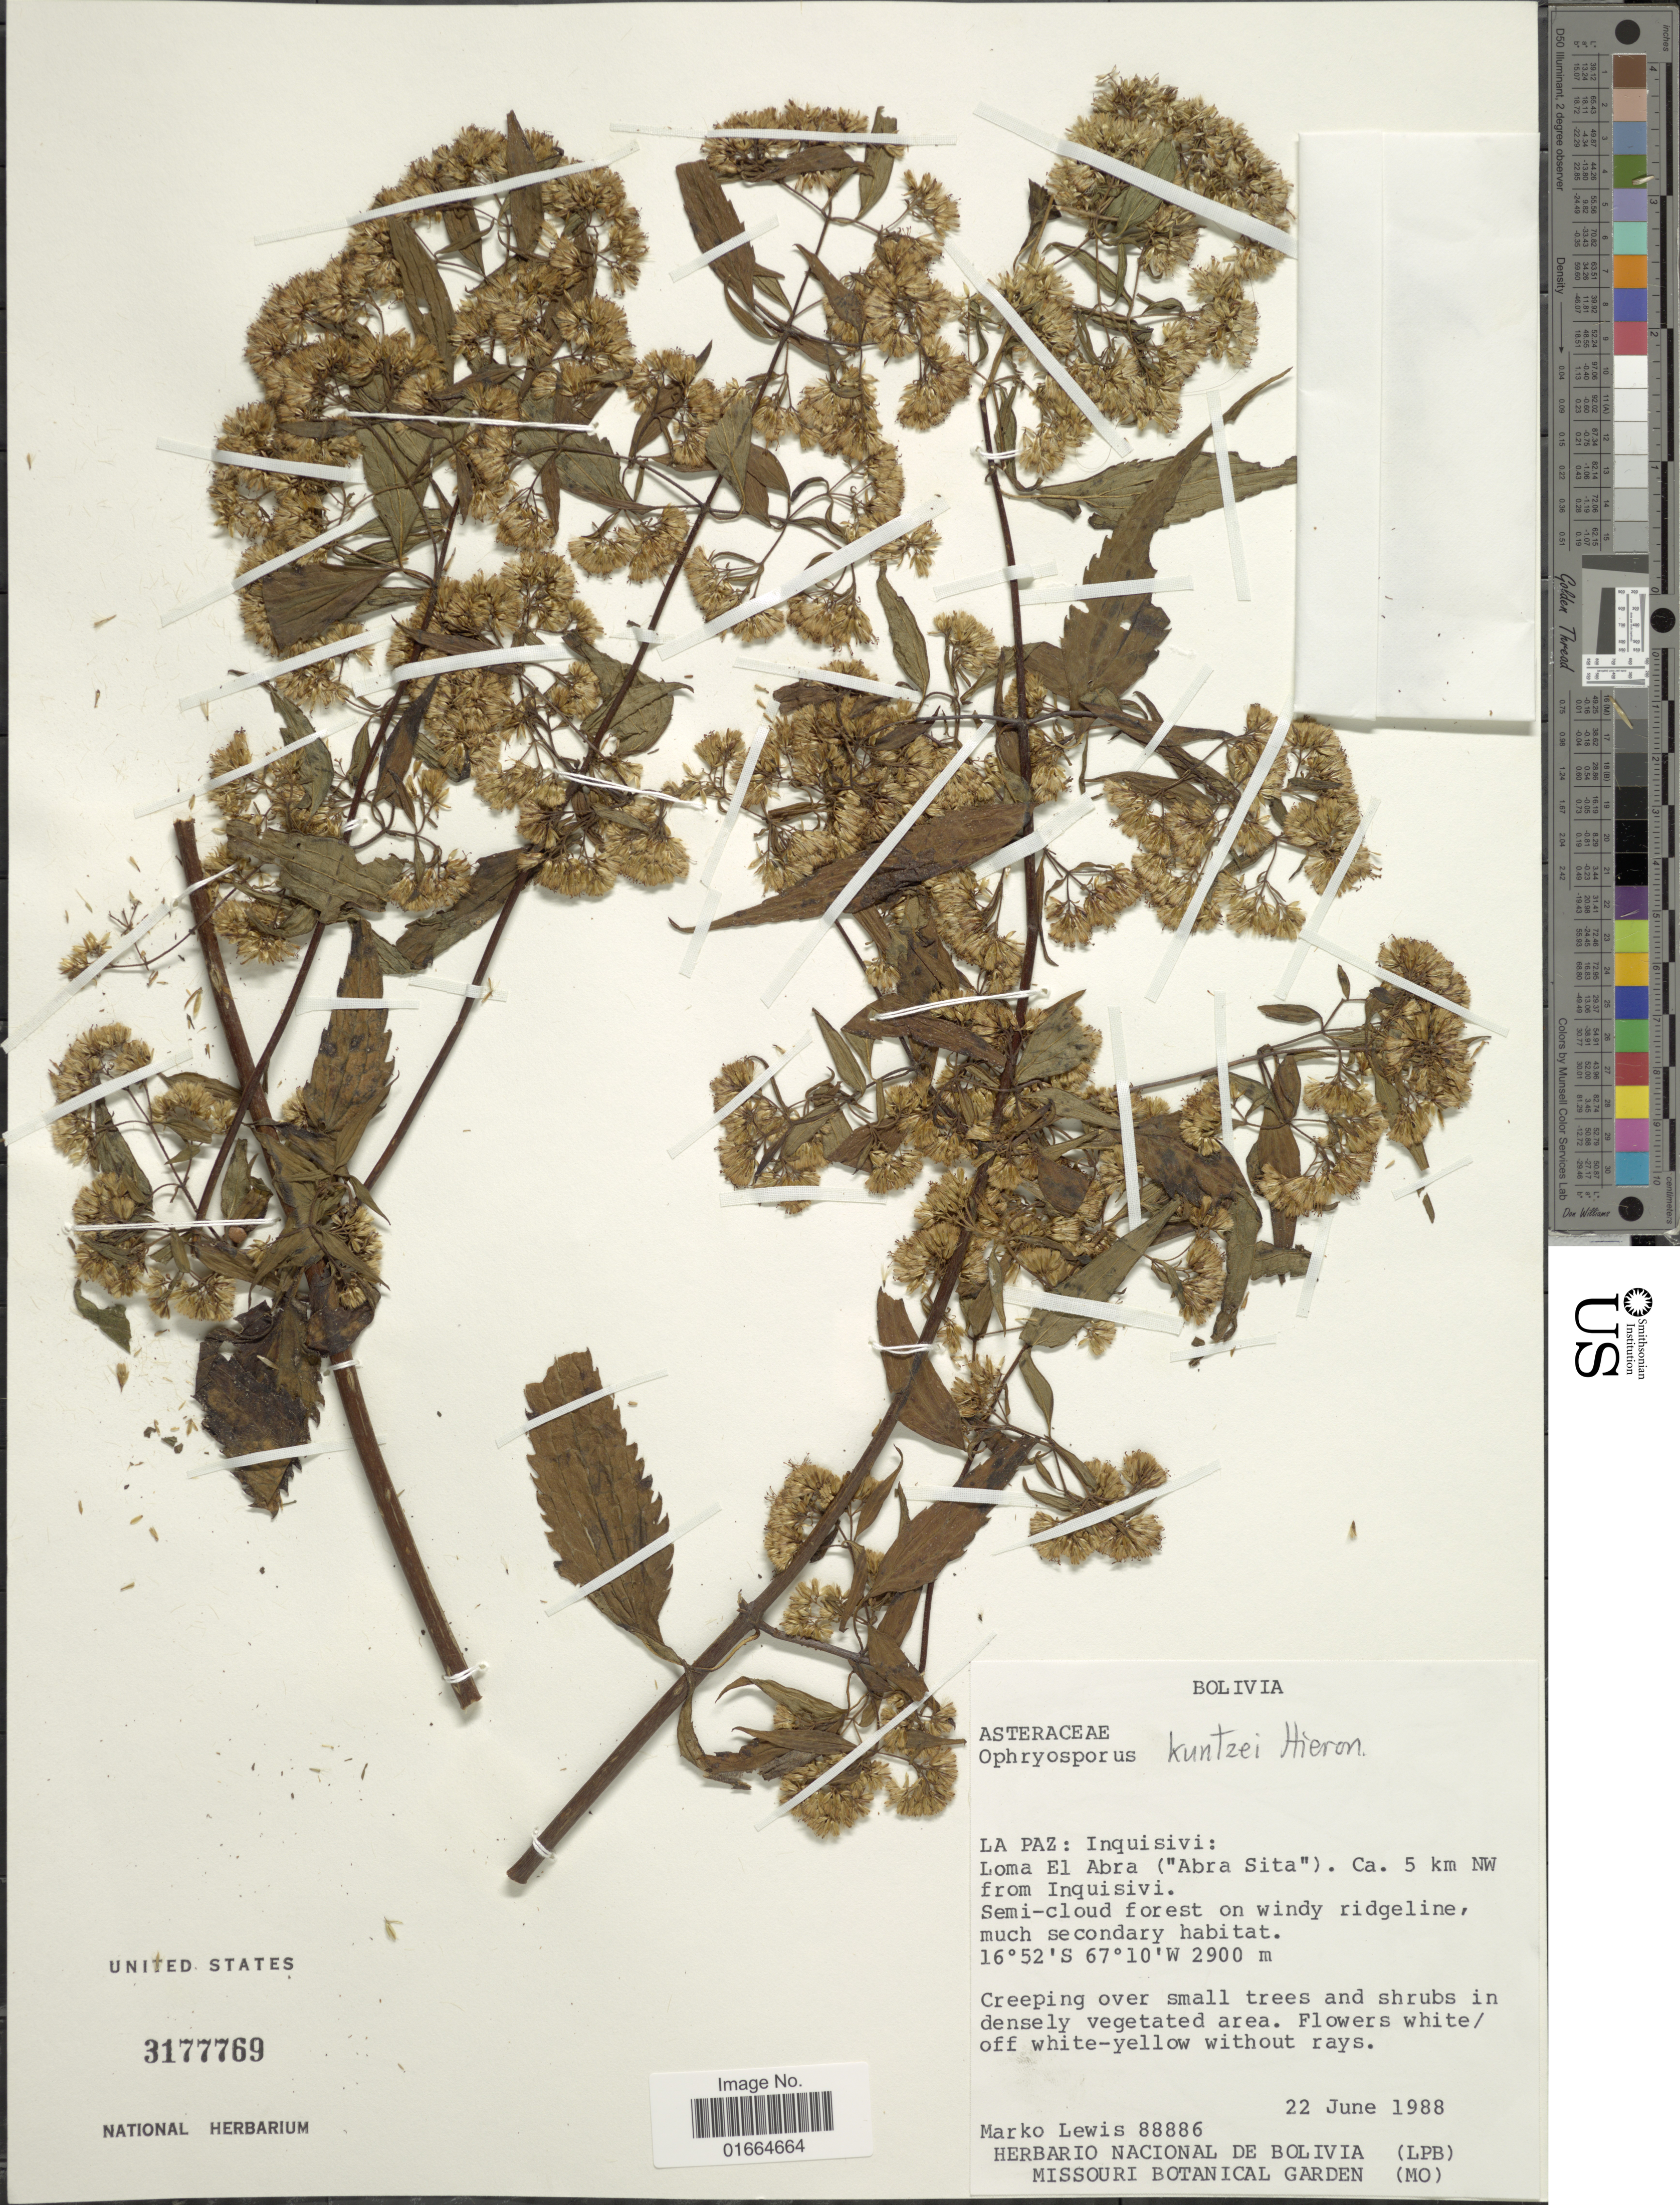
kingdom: Plantae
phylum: Tracheophyta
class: Magnoliopsida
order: Asterales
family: Asteraceae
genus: Ophryosporus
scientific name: Ophryosporus kuntzei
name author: Hieron.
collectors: M. A. Lewis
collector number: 88886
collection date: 1988-06-22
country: Bolivia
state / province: La Paz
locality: La Paz: Inquisivi, Loma El Abra ("Abra Sita"), 5 km NW from Inquisivi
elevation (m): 2900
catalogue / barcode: US 3177769